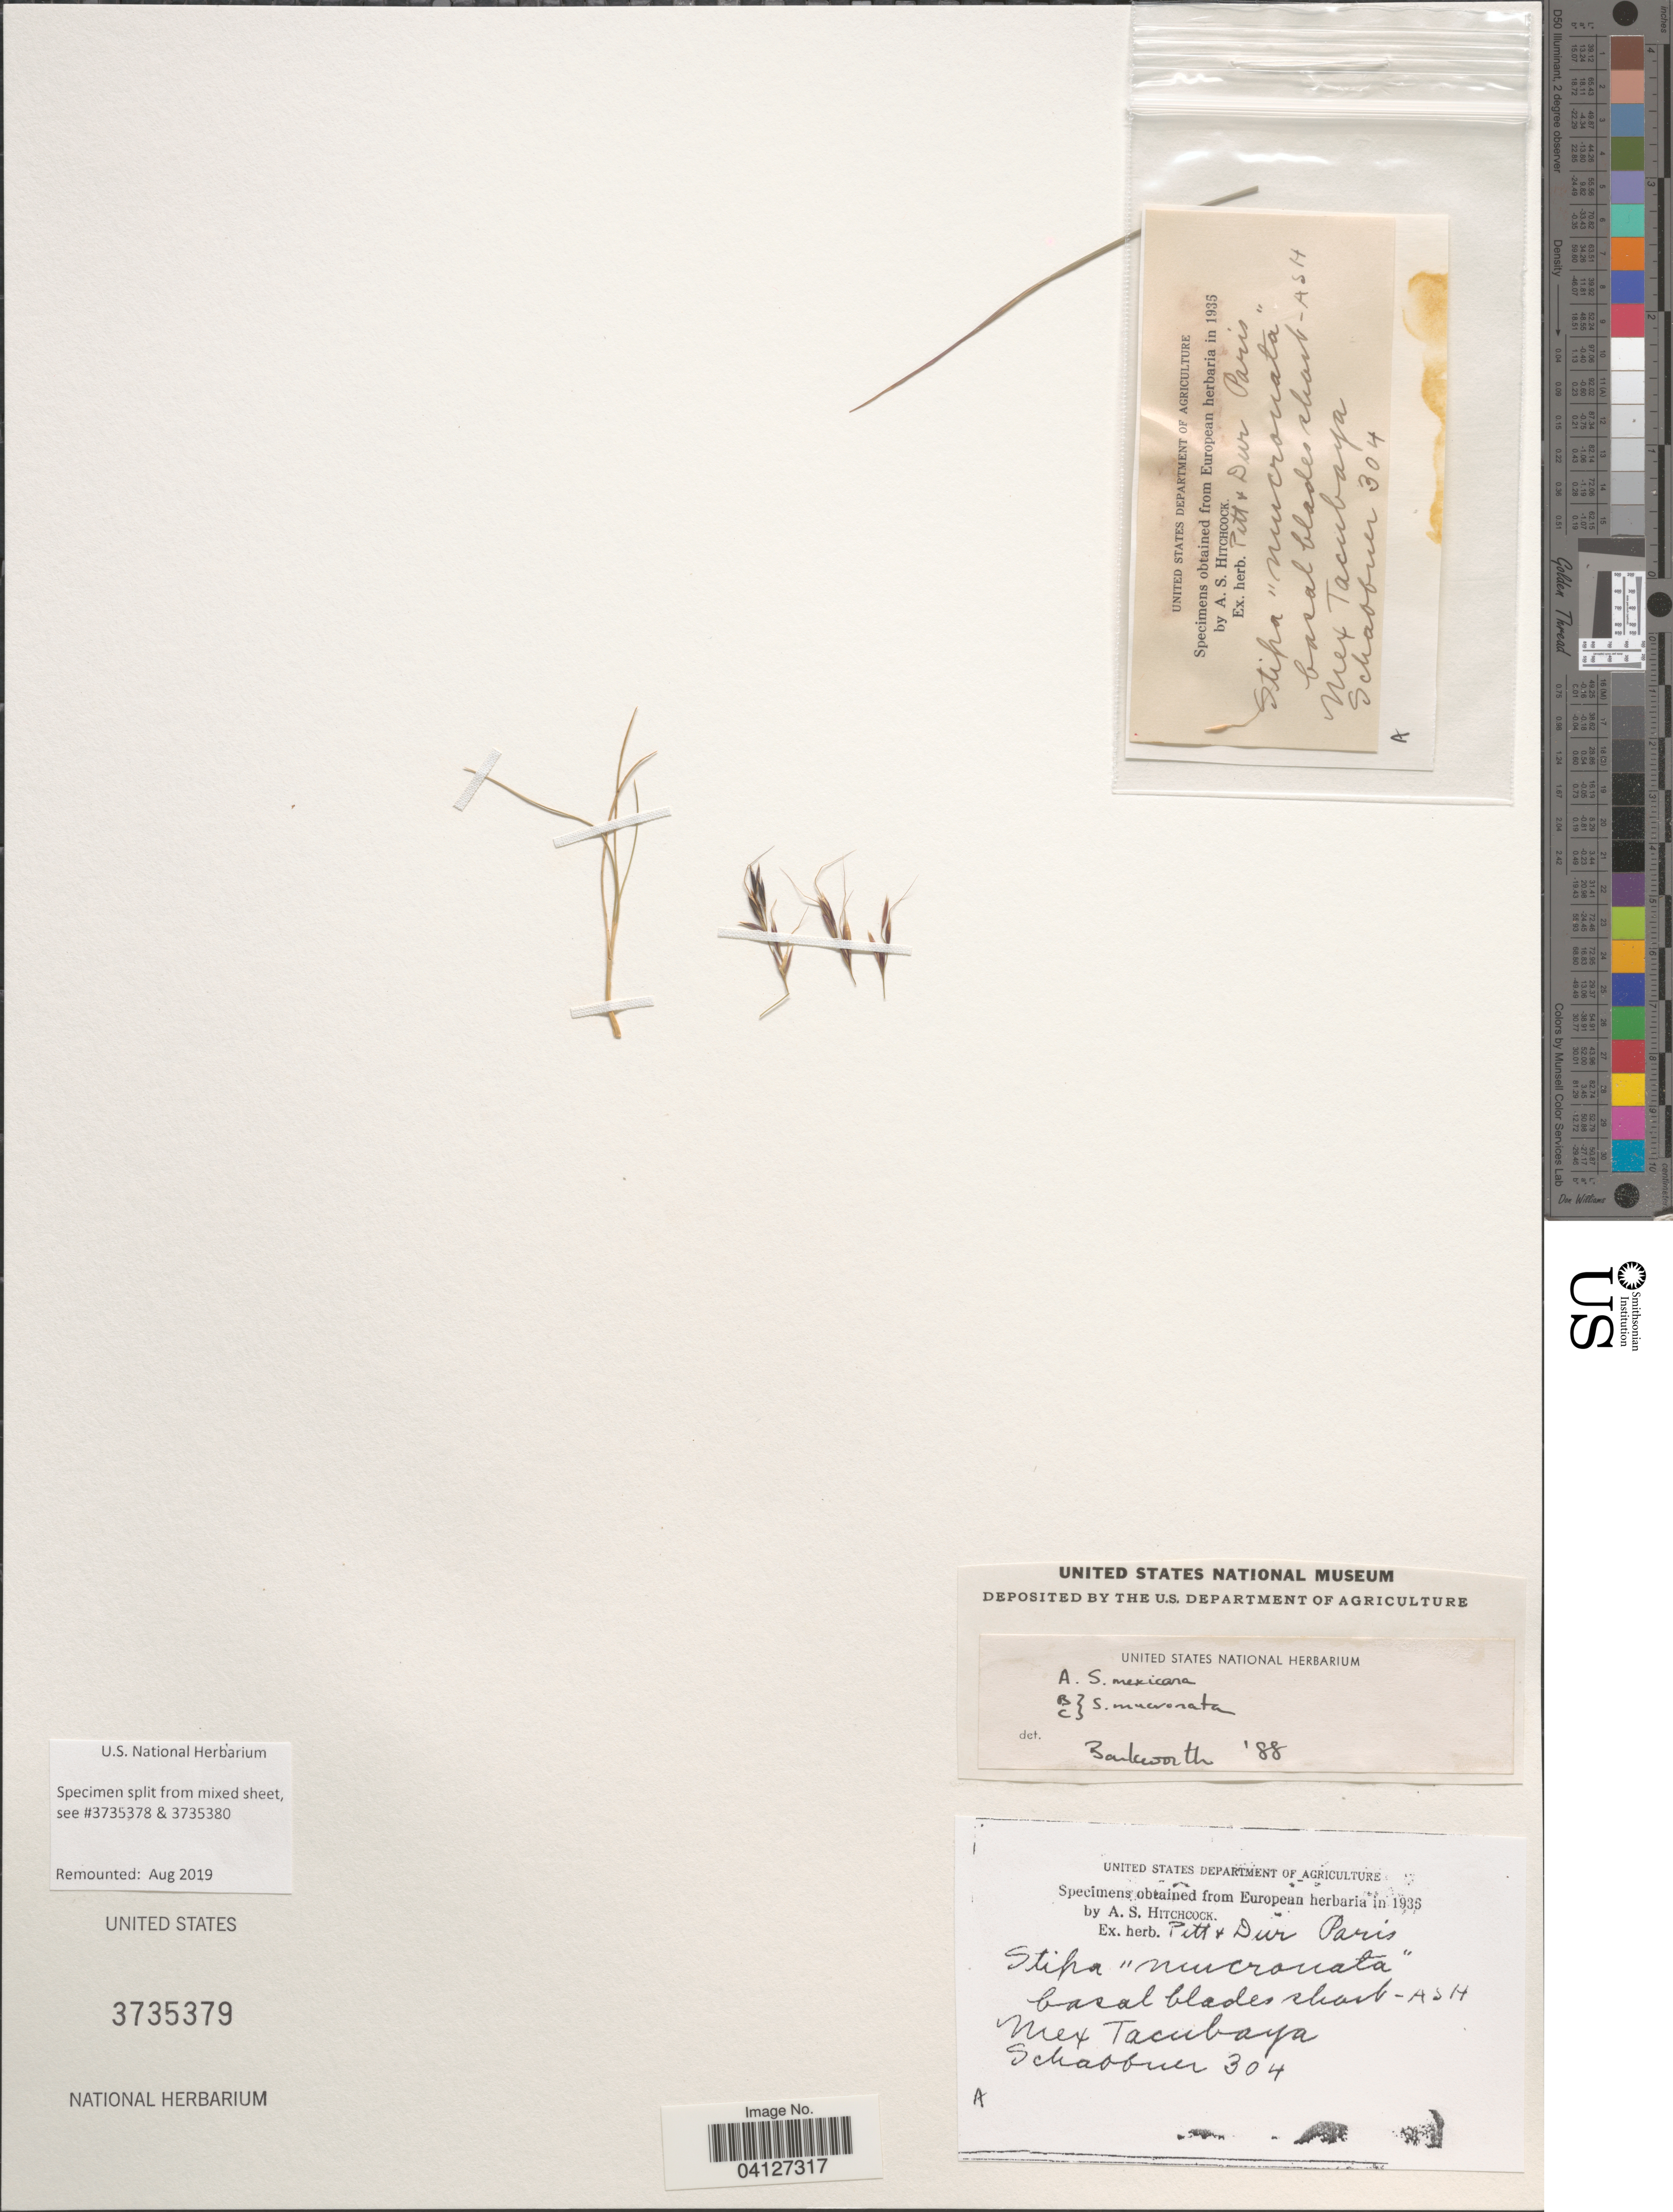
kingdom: Plantae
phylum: Tracheophyta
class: Liliopsida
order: Poales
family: Poaceae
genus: Stipa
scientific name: Stipa mucronata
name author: Kunth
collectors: -. Schaffner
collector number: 304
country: Mexico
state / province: Distrito Federal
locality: Tacubaya.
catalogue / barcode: US 3735379